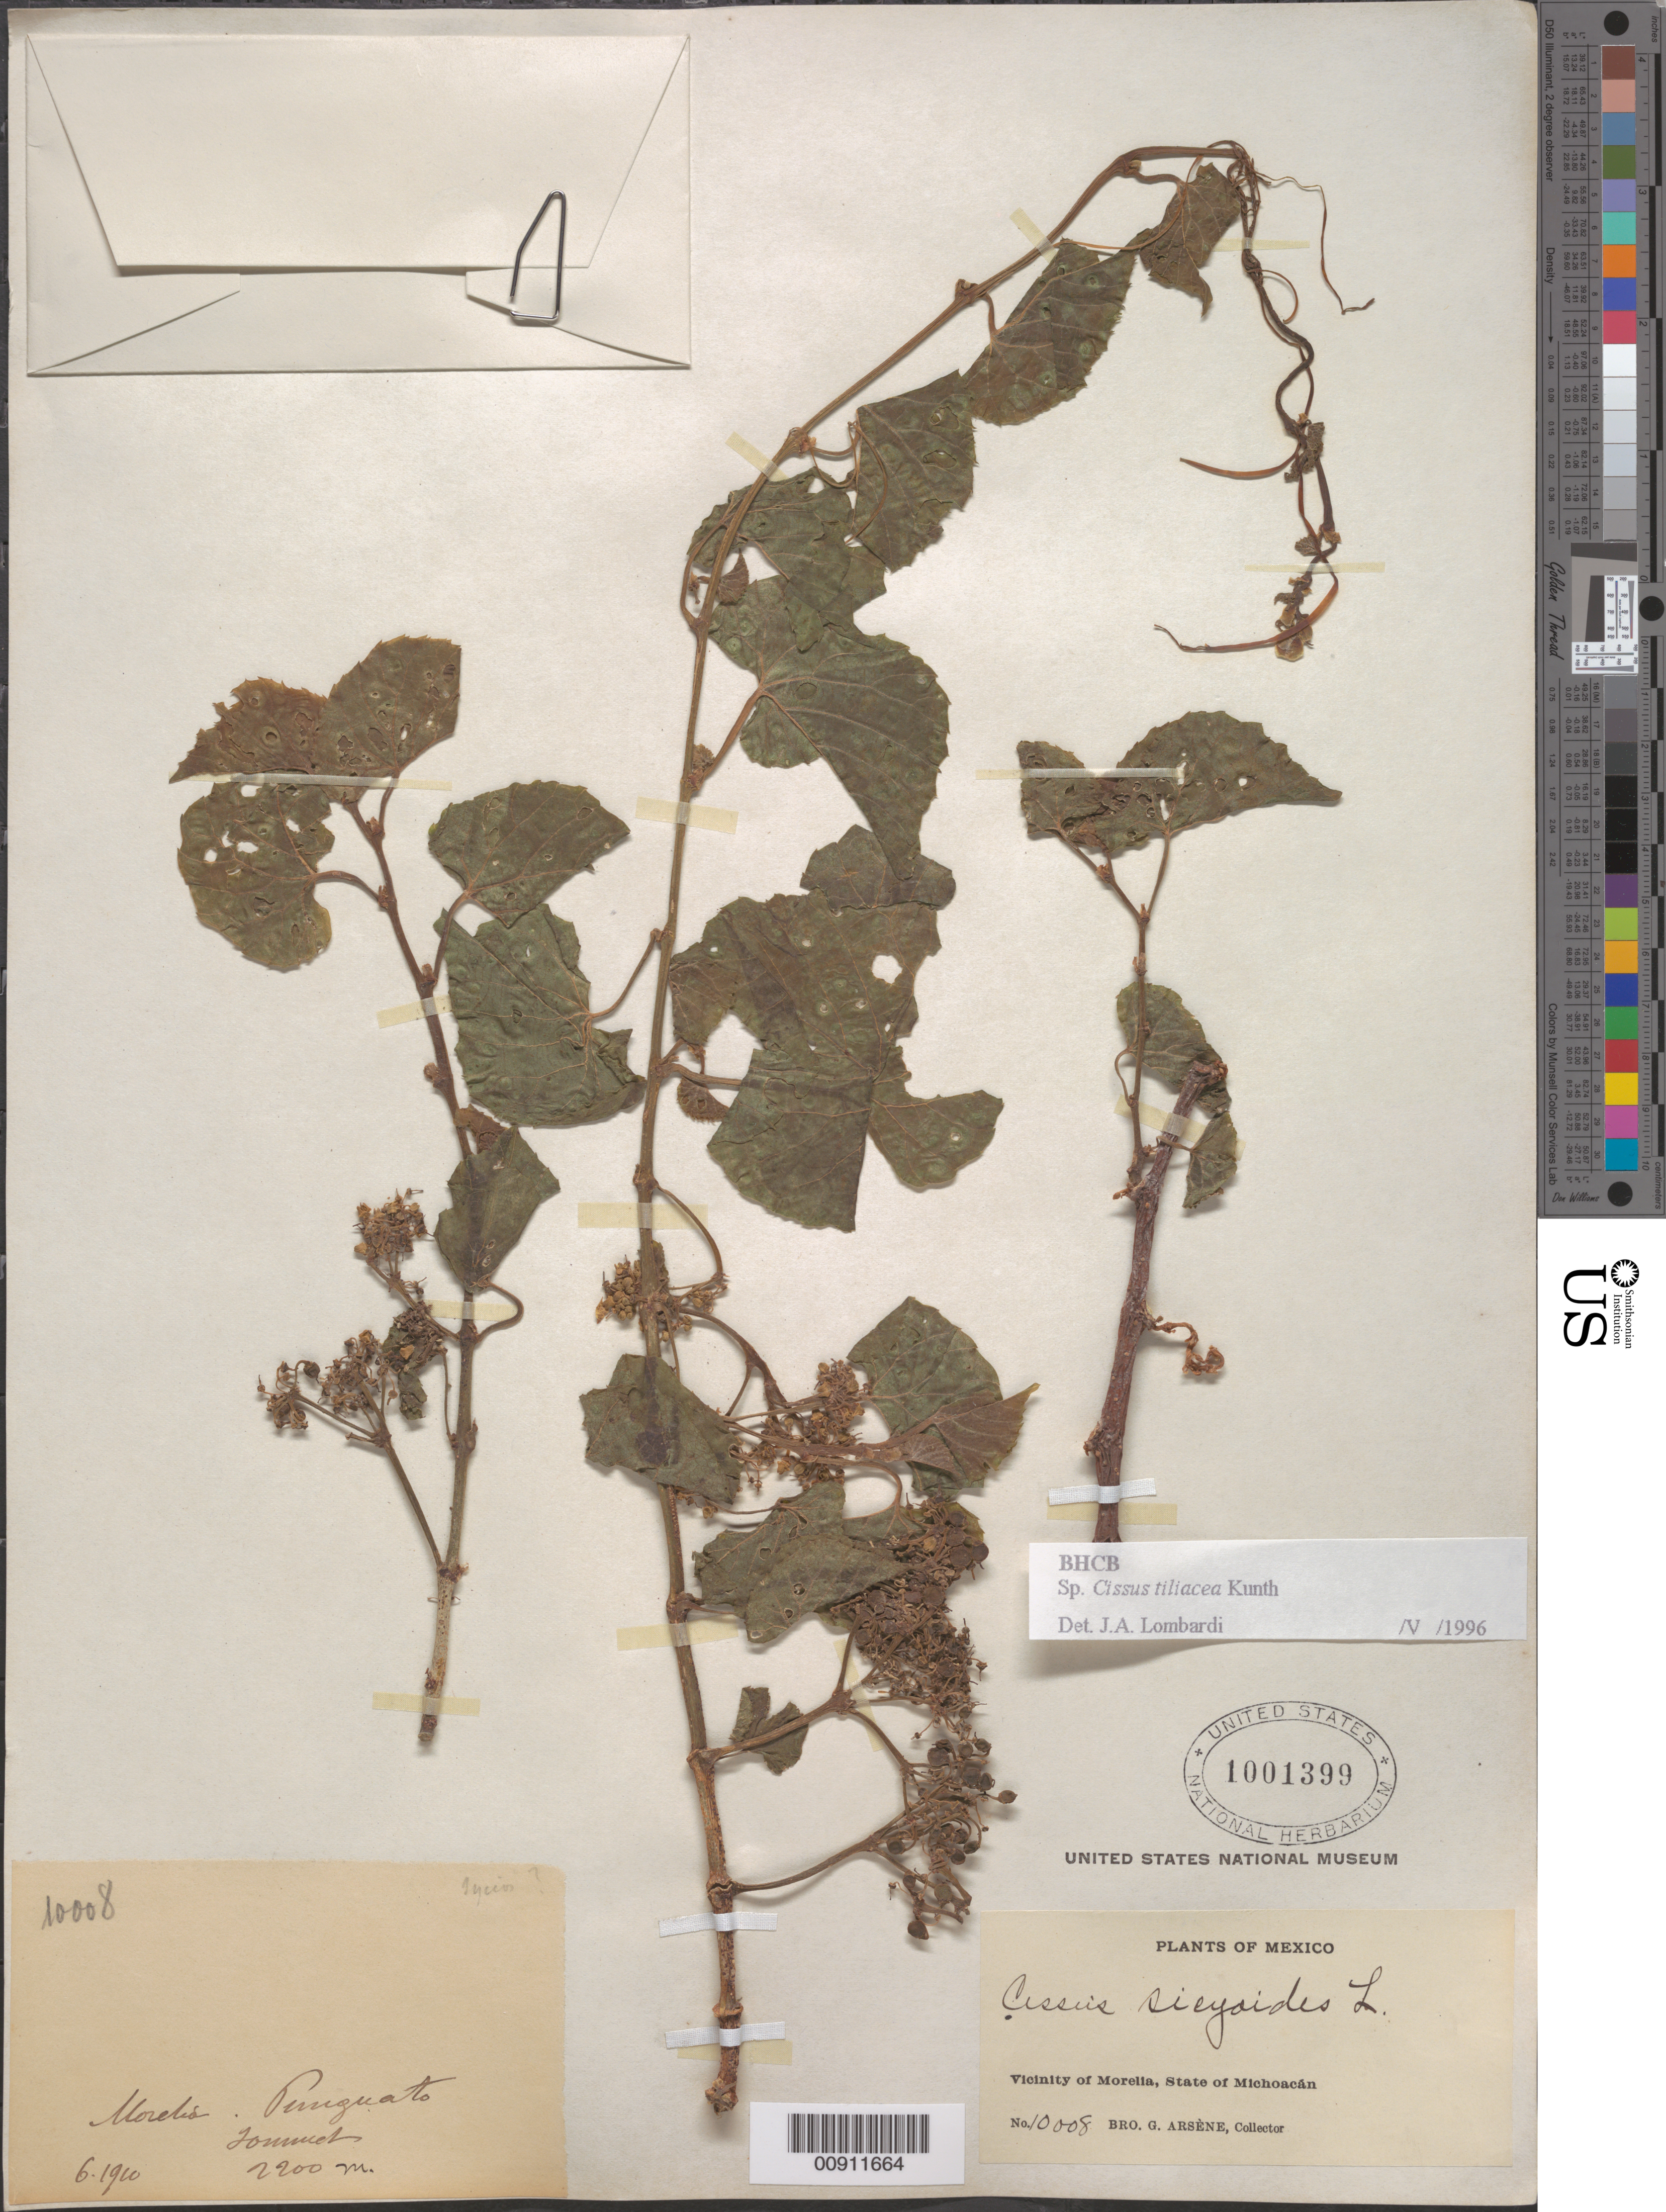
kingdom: Plantae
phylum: Tracheophyta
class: Magnoliopsida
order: Vitales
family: Vitaceae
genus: Cissus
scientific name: Cissus tiliacea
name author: Kunth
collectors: Bro. G. Arsène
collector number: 10008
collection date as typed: Jun 1910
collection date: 1910-06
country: Mexico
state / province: Michoacán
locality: Punguato. Vicinity of Morelia, State of Michoacán.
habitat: Sommet.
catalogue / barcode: US 1001399